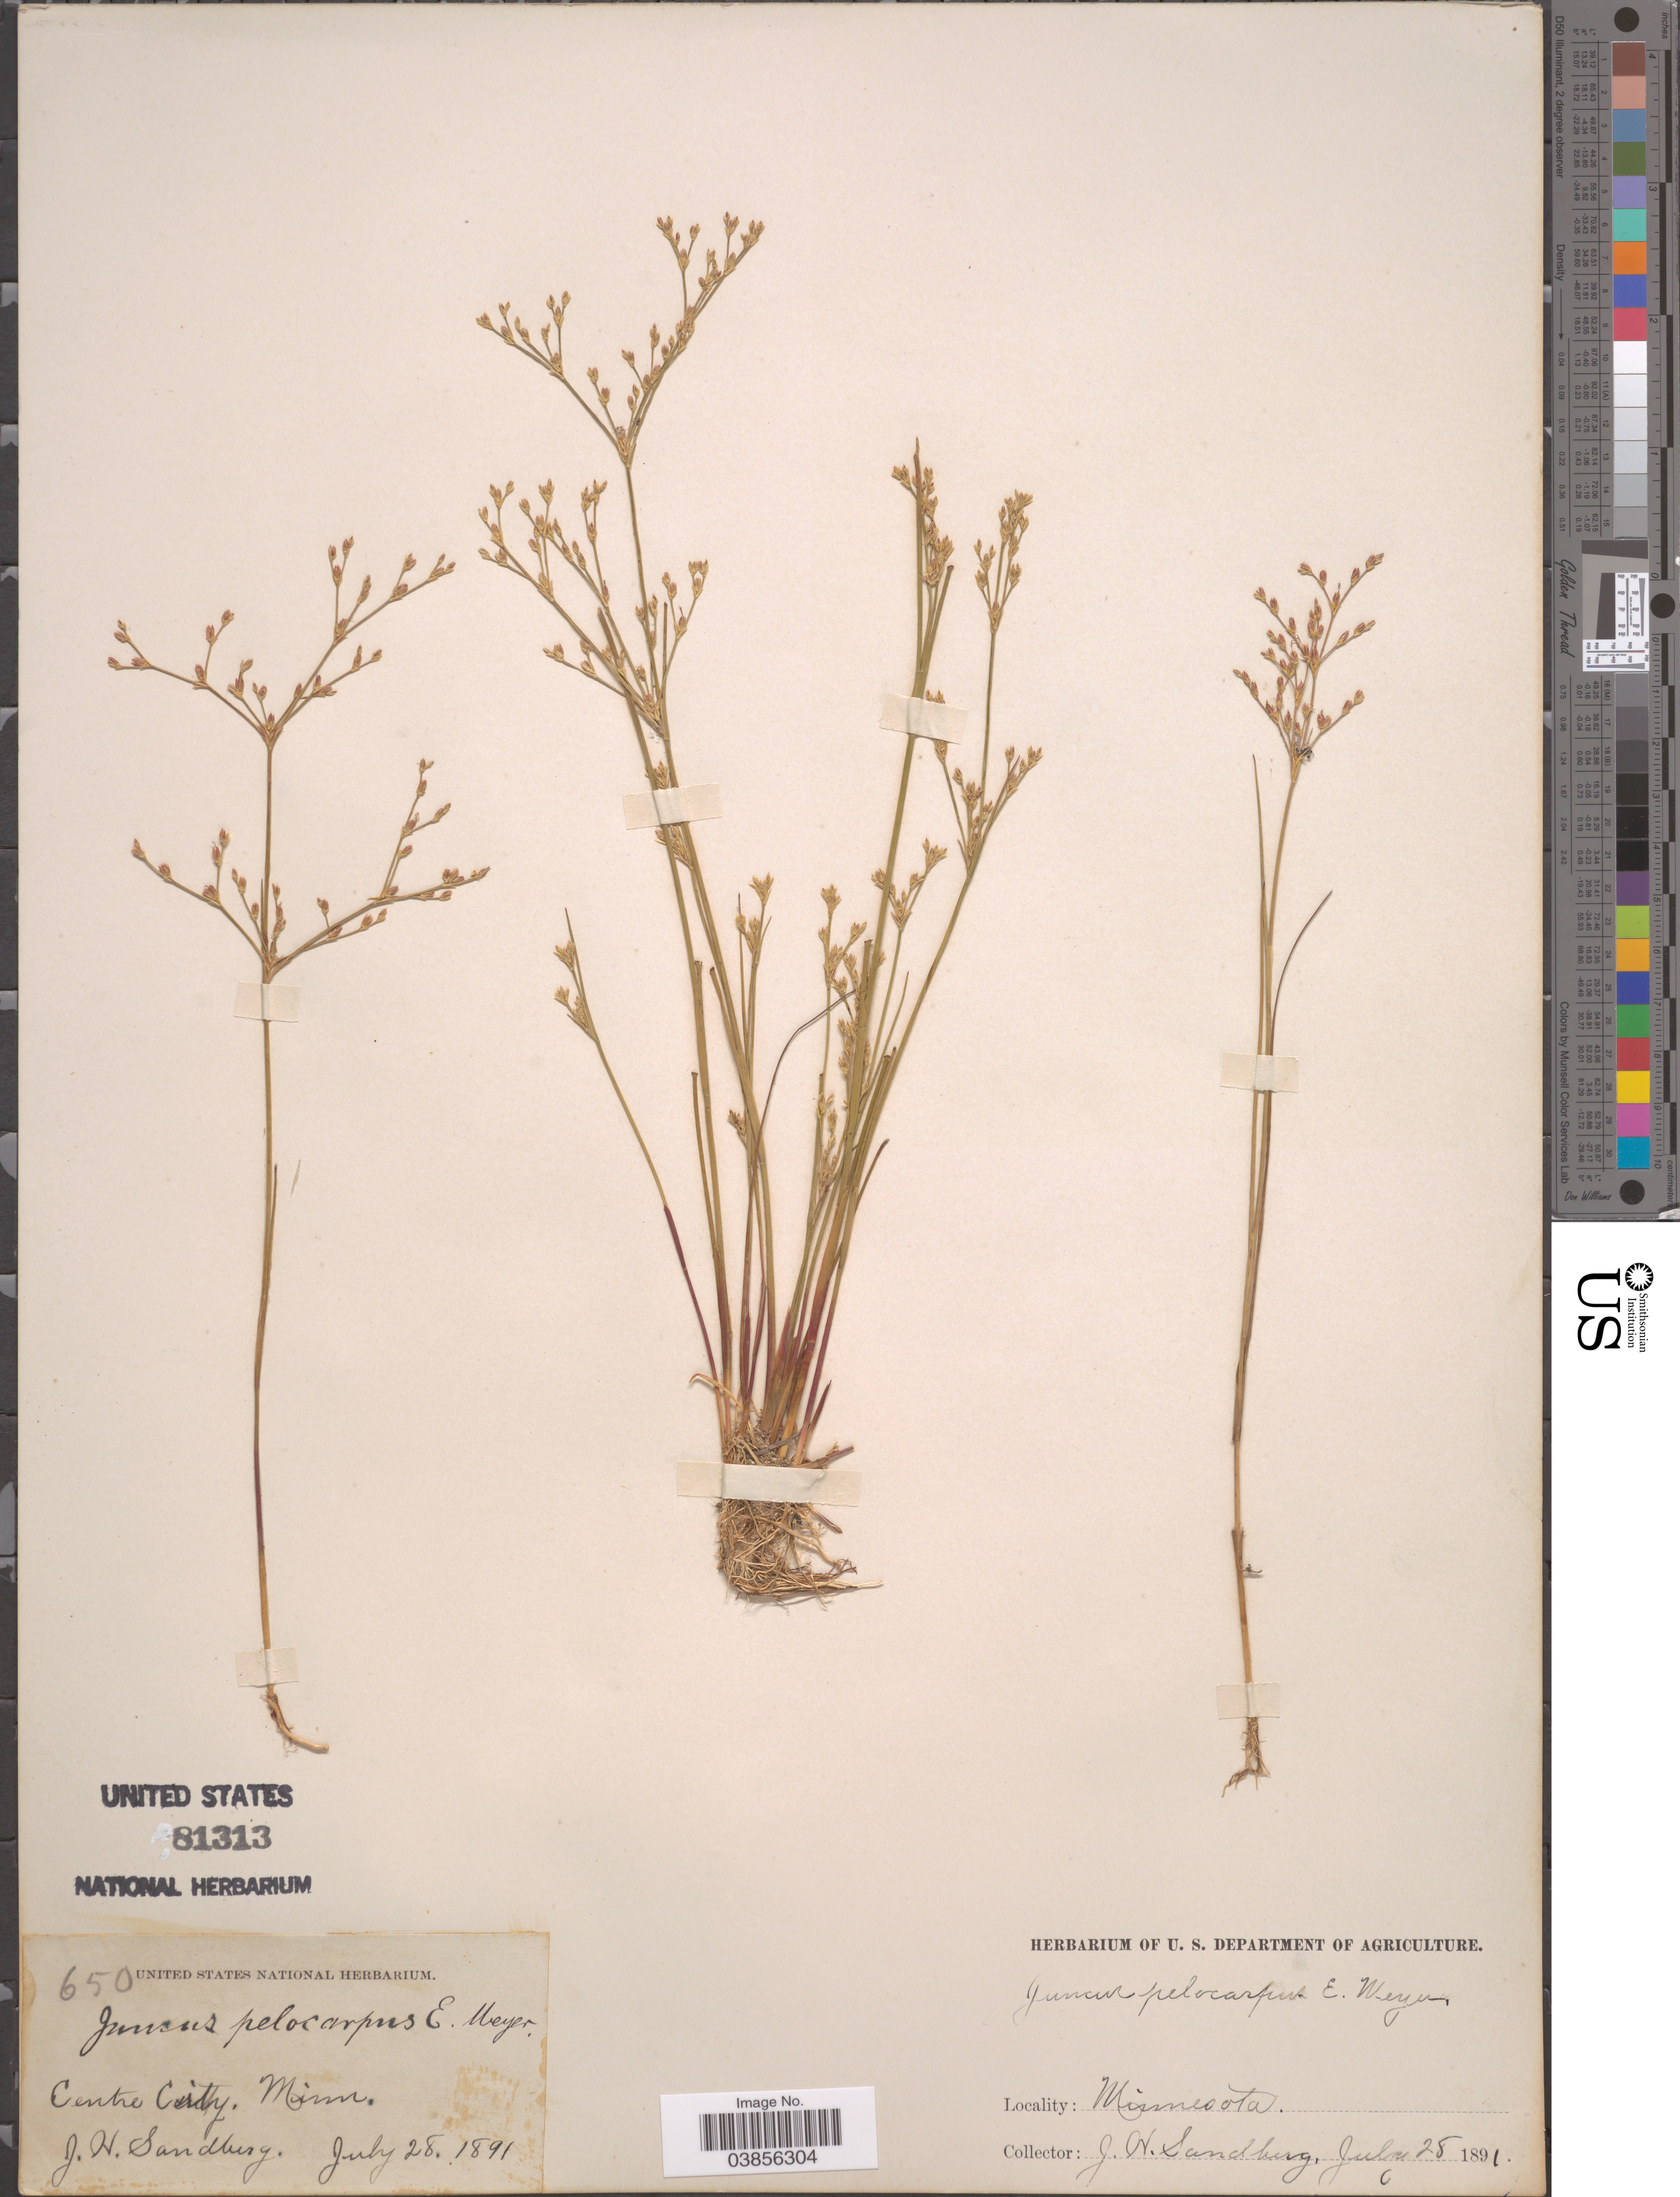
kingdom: Plantae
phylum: Tracheophyta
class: Liliopsida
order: Poales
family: Juncaceae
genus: Juncus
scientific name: Juncus pelocarpus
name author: E. Mey.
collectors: J. H. Sandberg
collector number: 650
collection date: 1891-07-28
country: United States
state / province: Minnesota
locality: Centre City.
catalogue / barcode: US 81313